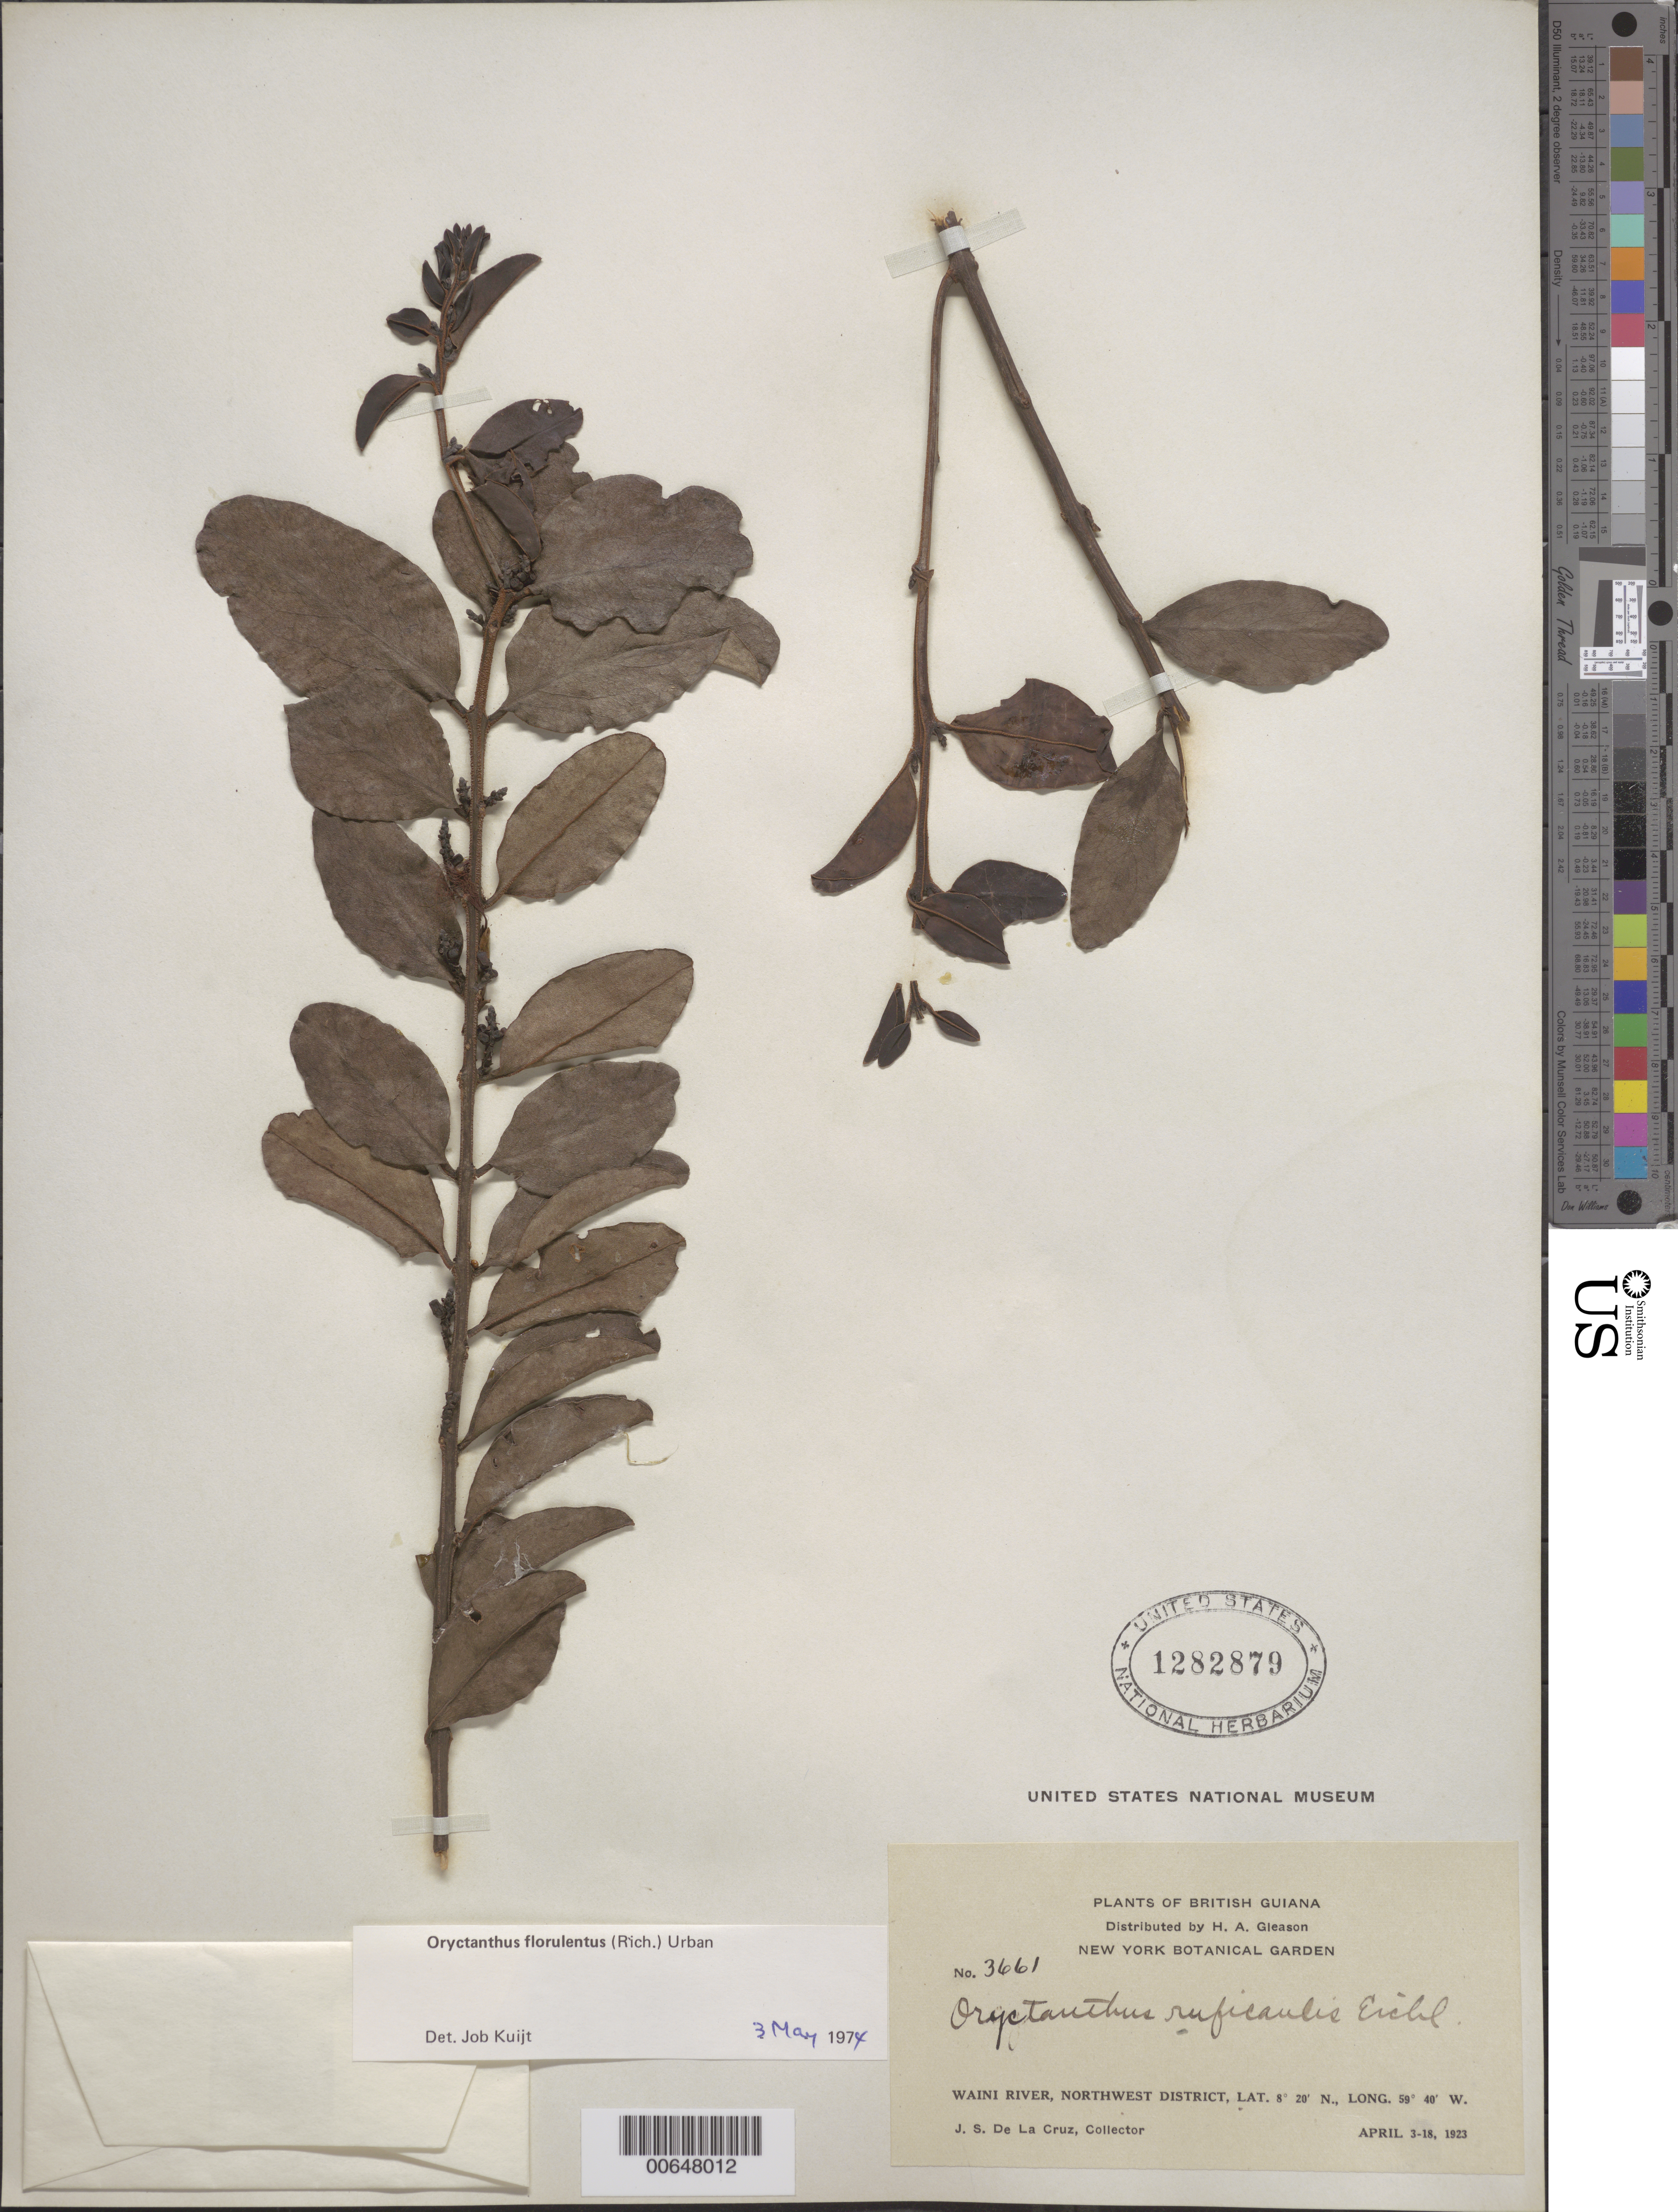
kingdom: Plantae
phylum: Tracheophyta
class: Magnoliopsida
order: Santalales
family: Loranthaceae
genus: Oryctanthus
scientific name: Oryctanthus florulentus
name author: (Rich.) Tiegh.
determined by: Kuijt, Job, (CANADA)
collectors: J. S. de la Cruz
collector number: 3661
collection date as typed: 3-Apr-23 to 18-Apr-23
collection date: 1923-04-03/1923-04-18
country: Guyana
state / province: Barima-Waini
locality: Waini R., NW District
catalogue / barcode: US 1282879